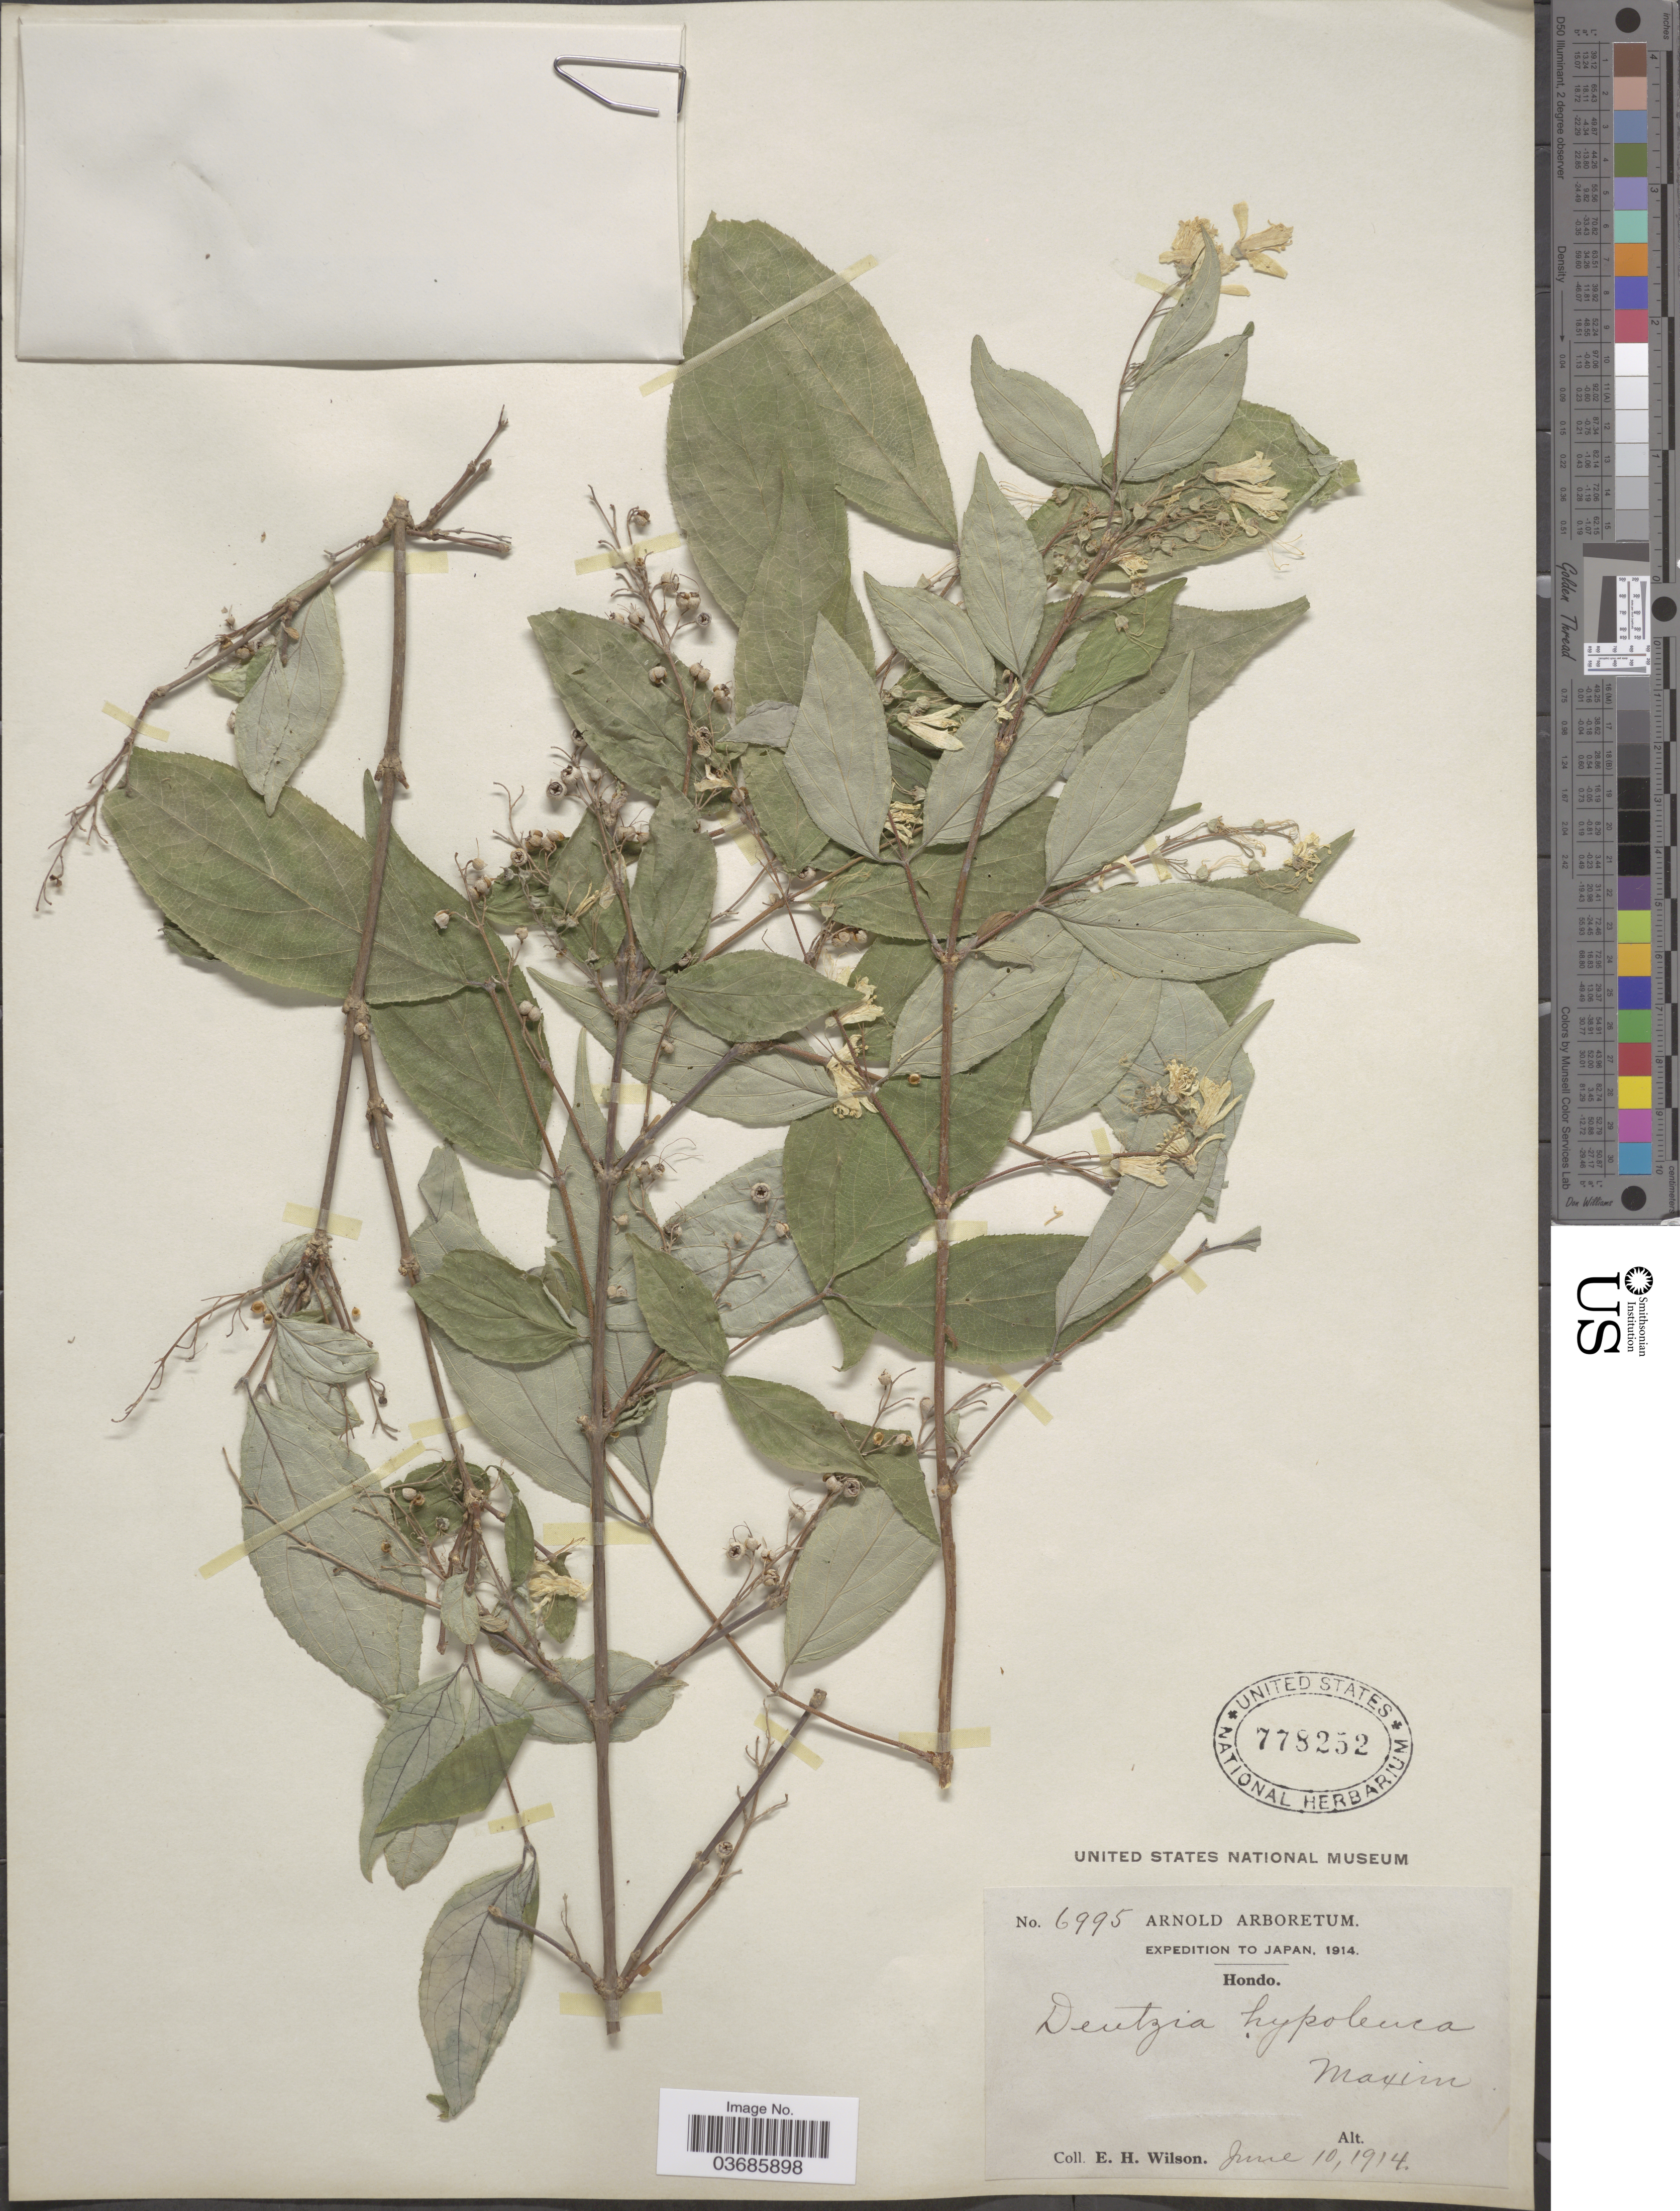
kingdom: Plantae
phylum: Tracheophyta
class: Magnoliopsida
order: Cornales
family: Hydrangeaceae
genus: Deutzia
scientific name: Deutzia hypoleuca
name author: Maxim.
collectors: E. Wilson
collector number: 6995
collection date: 1914-06-10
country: Japan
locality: Expedition to Japan, 1914. Hondo. Maxim.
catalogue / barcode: US 778252